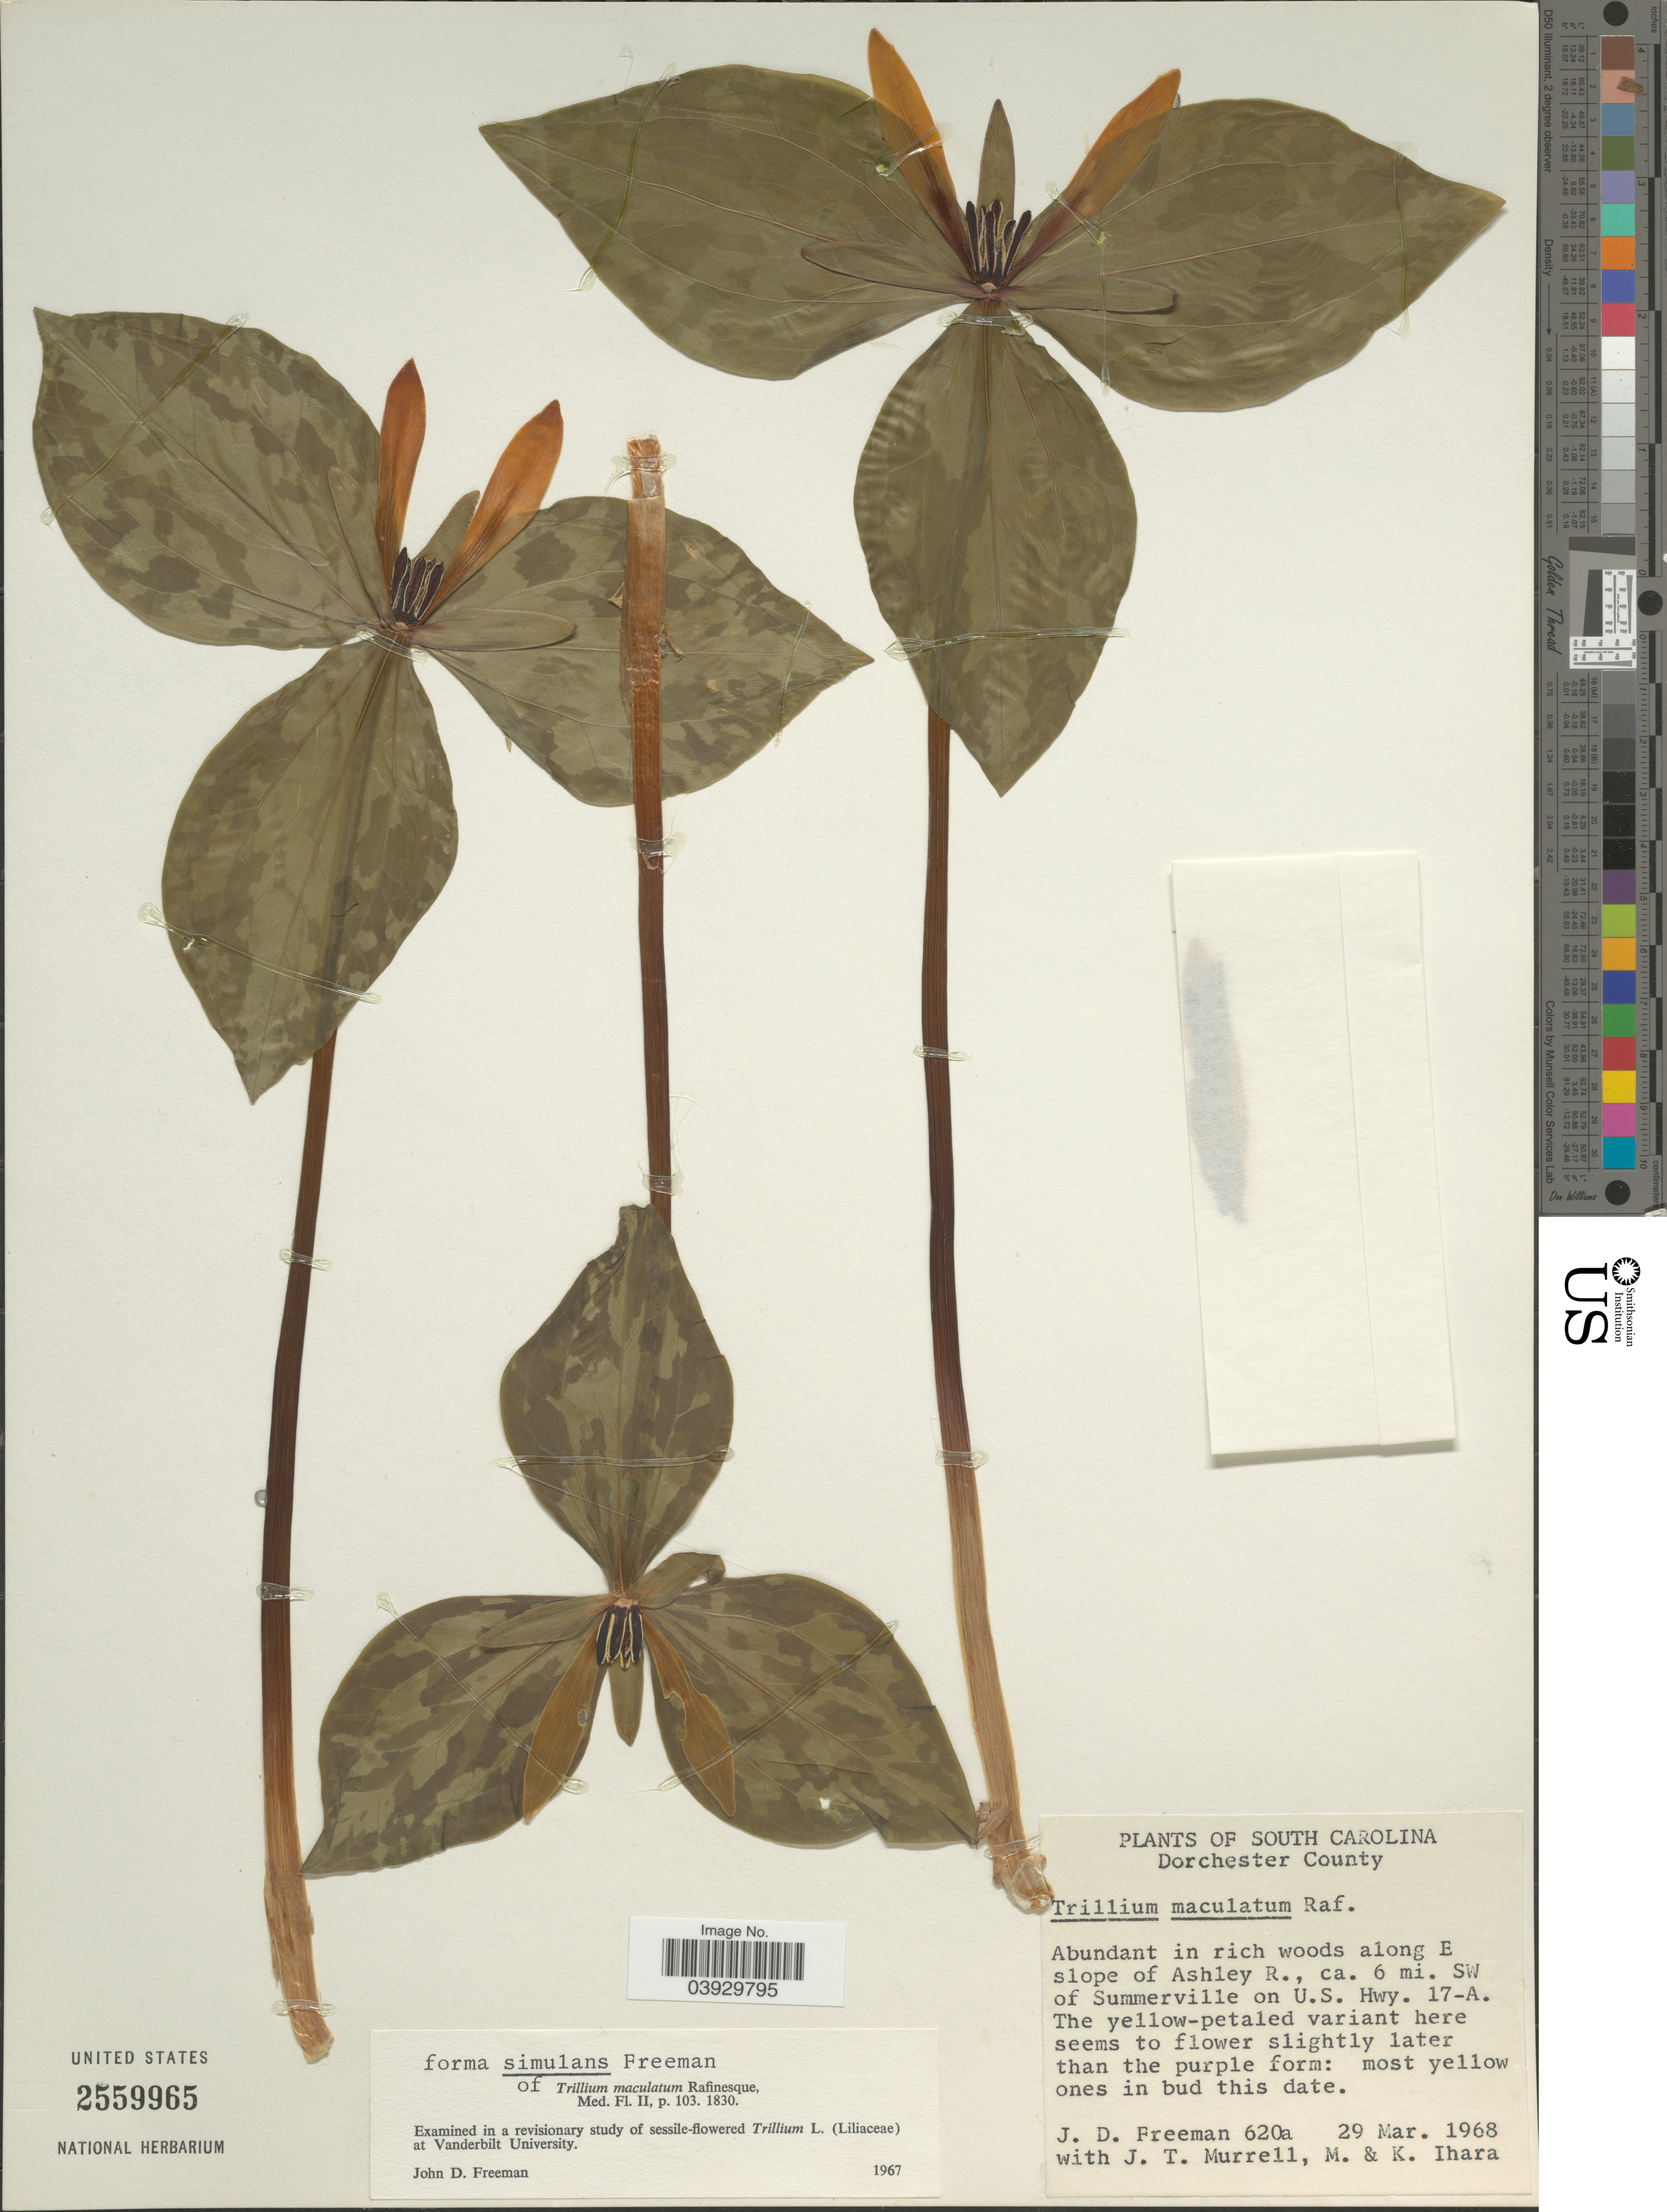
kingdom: Plantae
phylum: Tracheophyta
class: Liliopsida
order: Liliales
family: Melanthiaceae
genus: Trillium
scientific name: Trillium maculatum f. simulans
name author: J. D. Freeman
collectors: J. Freeman, J. Murrell, M. Ihara & K. Ihara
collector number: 620a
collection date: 1968-03-29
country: United States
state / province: South Carolina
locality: Dorchester County. Along E slope of Ashley R., ca. 6 mi. SW of Summerville on U.S. Hwy. 17-A.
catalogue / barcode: US 2559965